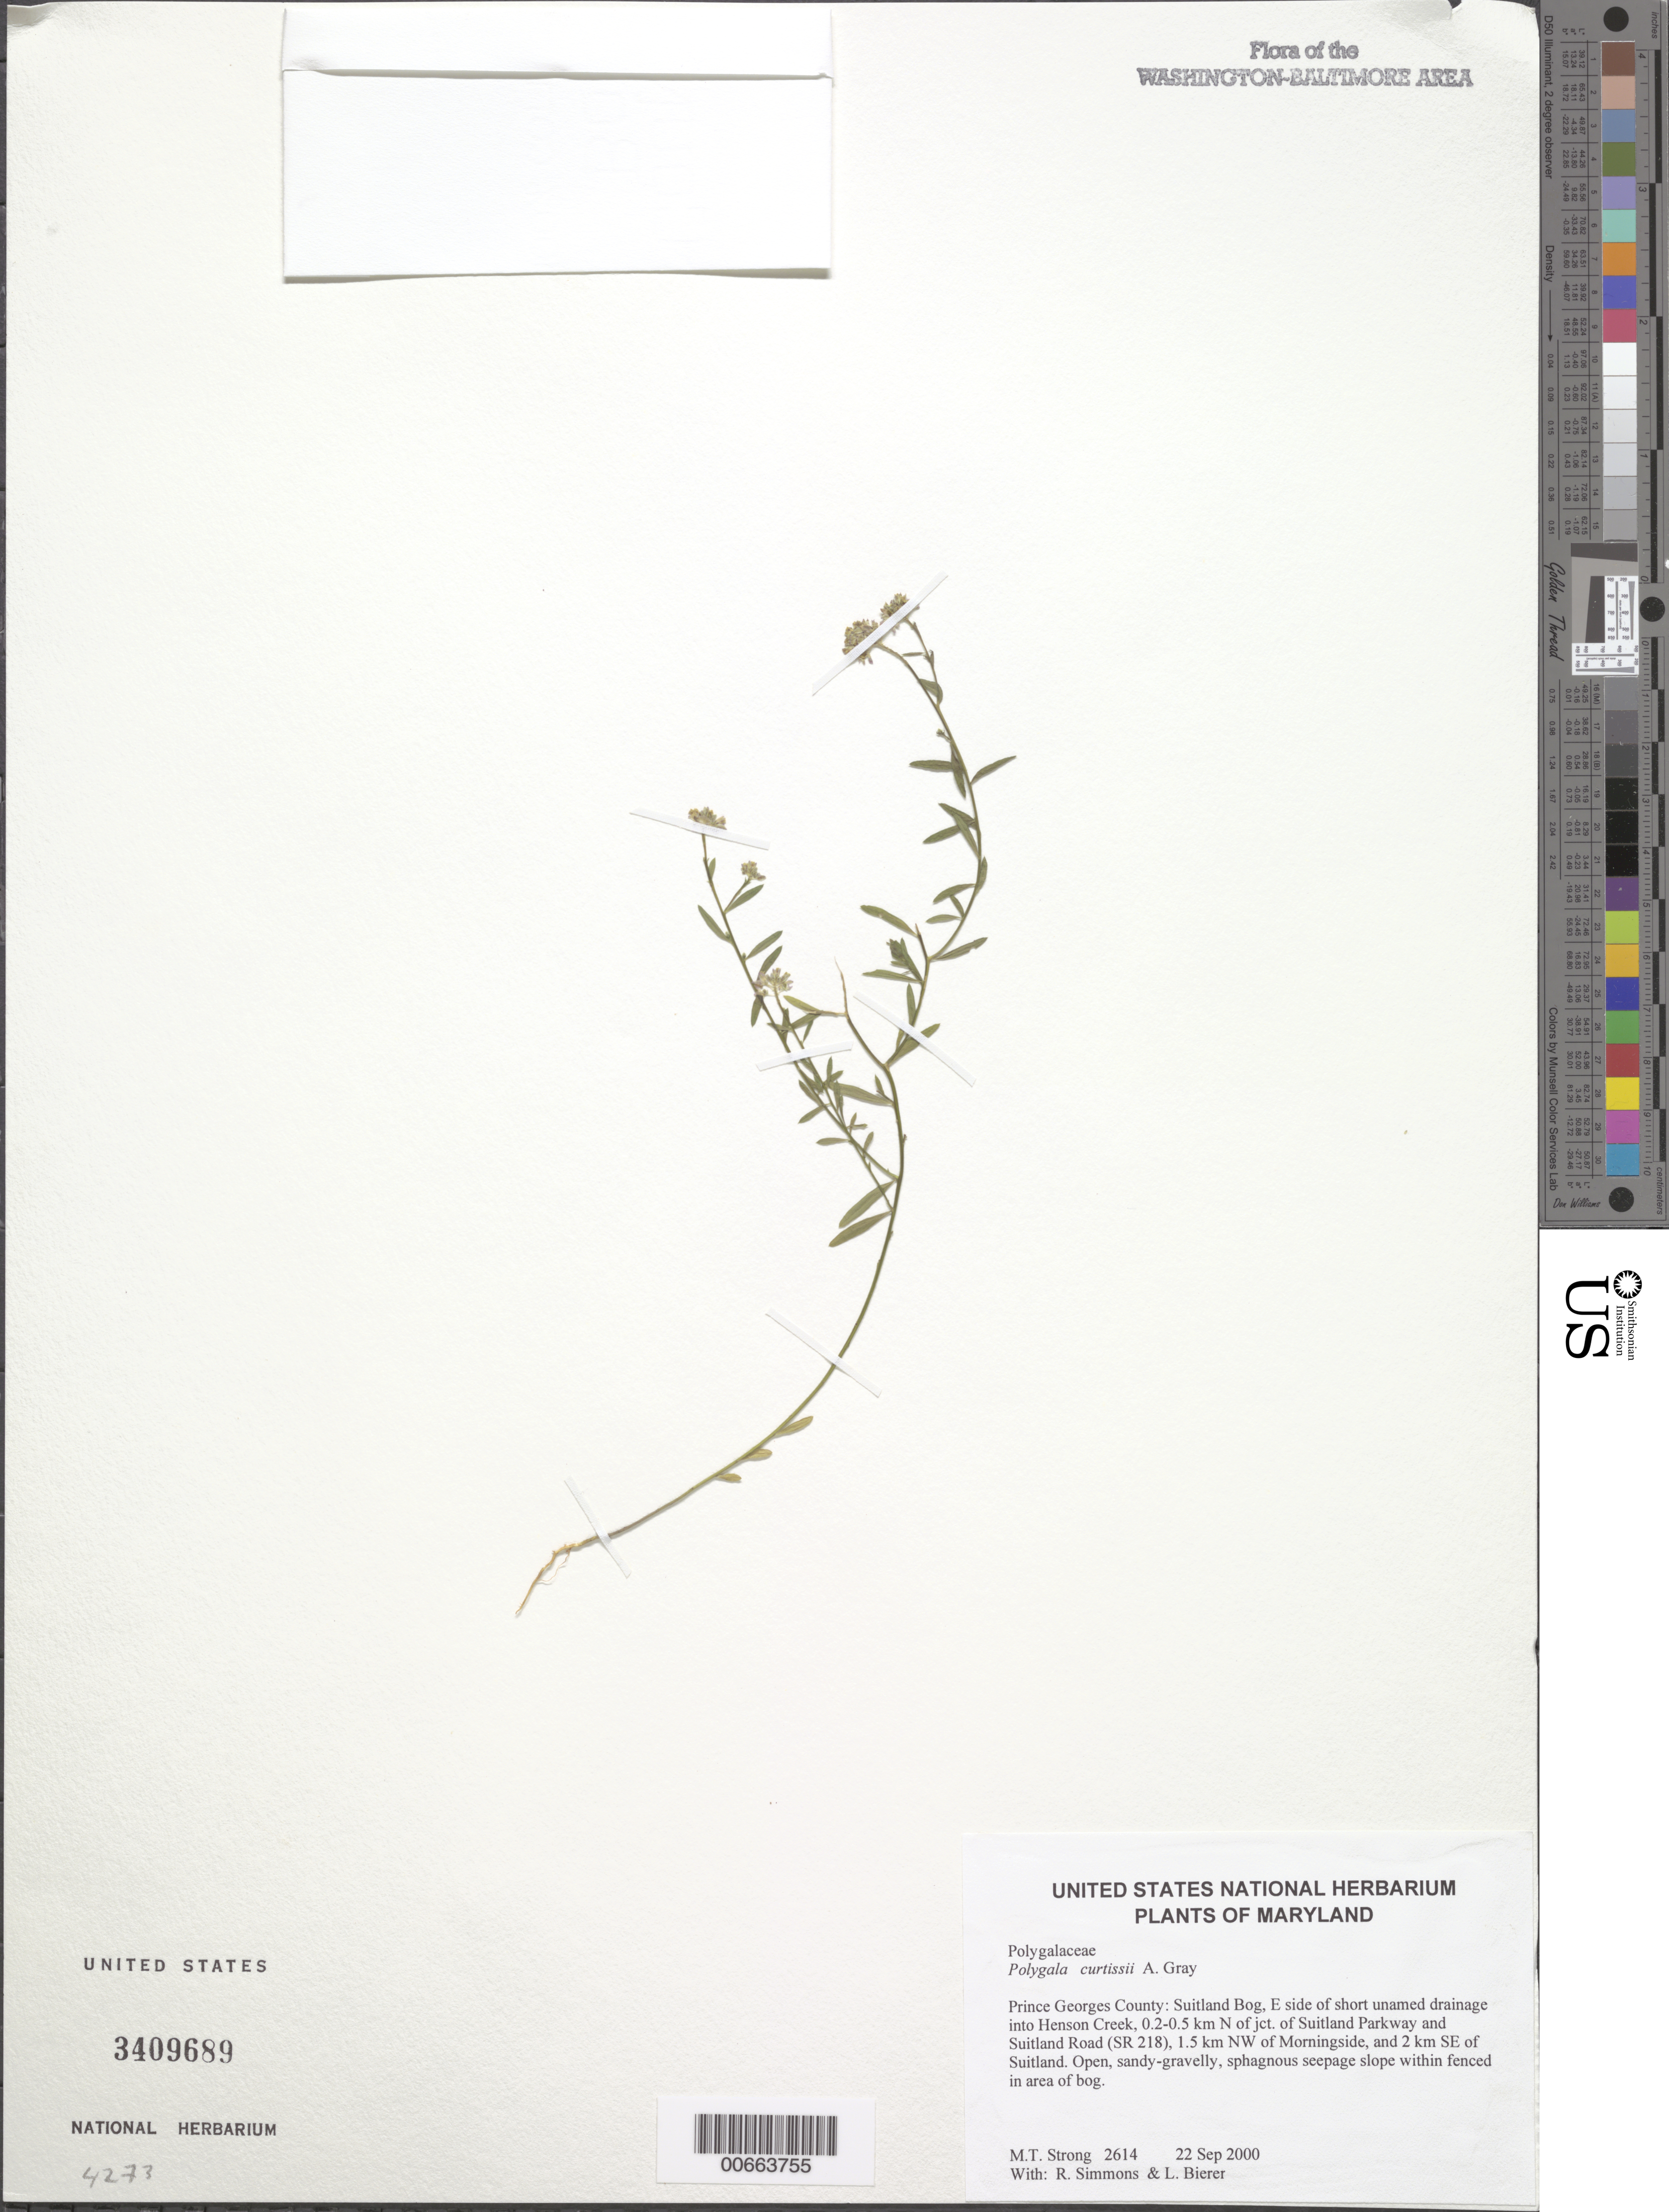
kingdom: Plantae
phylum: Tracheophyta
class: Magnoliopsida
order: Fabales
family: Polygalaceae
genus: Polygala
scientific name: Polygala curtissii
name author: A. Gray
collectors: M. T. Strong, R. Simmons & L. Beier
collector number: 2614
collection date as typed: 22 Sep 2000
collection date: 2000-09-22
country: United States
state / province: Maryland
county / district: Prince George's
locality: Suitland Bog, E side of short unamed drainage into Henson Creek, 0.2-0.5 km N of jct. of Suitland Parkway and Suitland Road (SR 218), 1.5 km NW of Morningside, and 2 km SE of Suitland.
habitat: Open, gravelly, sphagnous seepage slope within fenced in area of bog.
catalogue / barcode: US 3409689